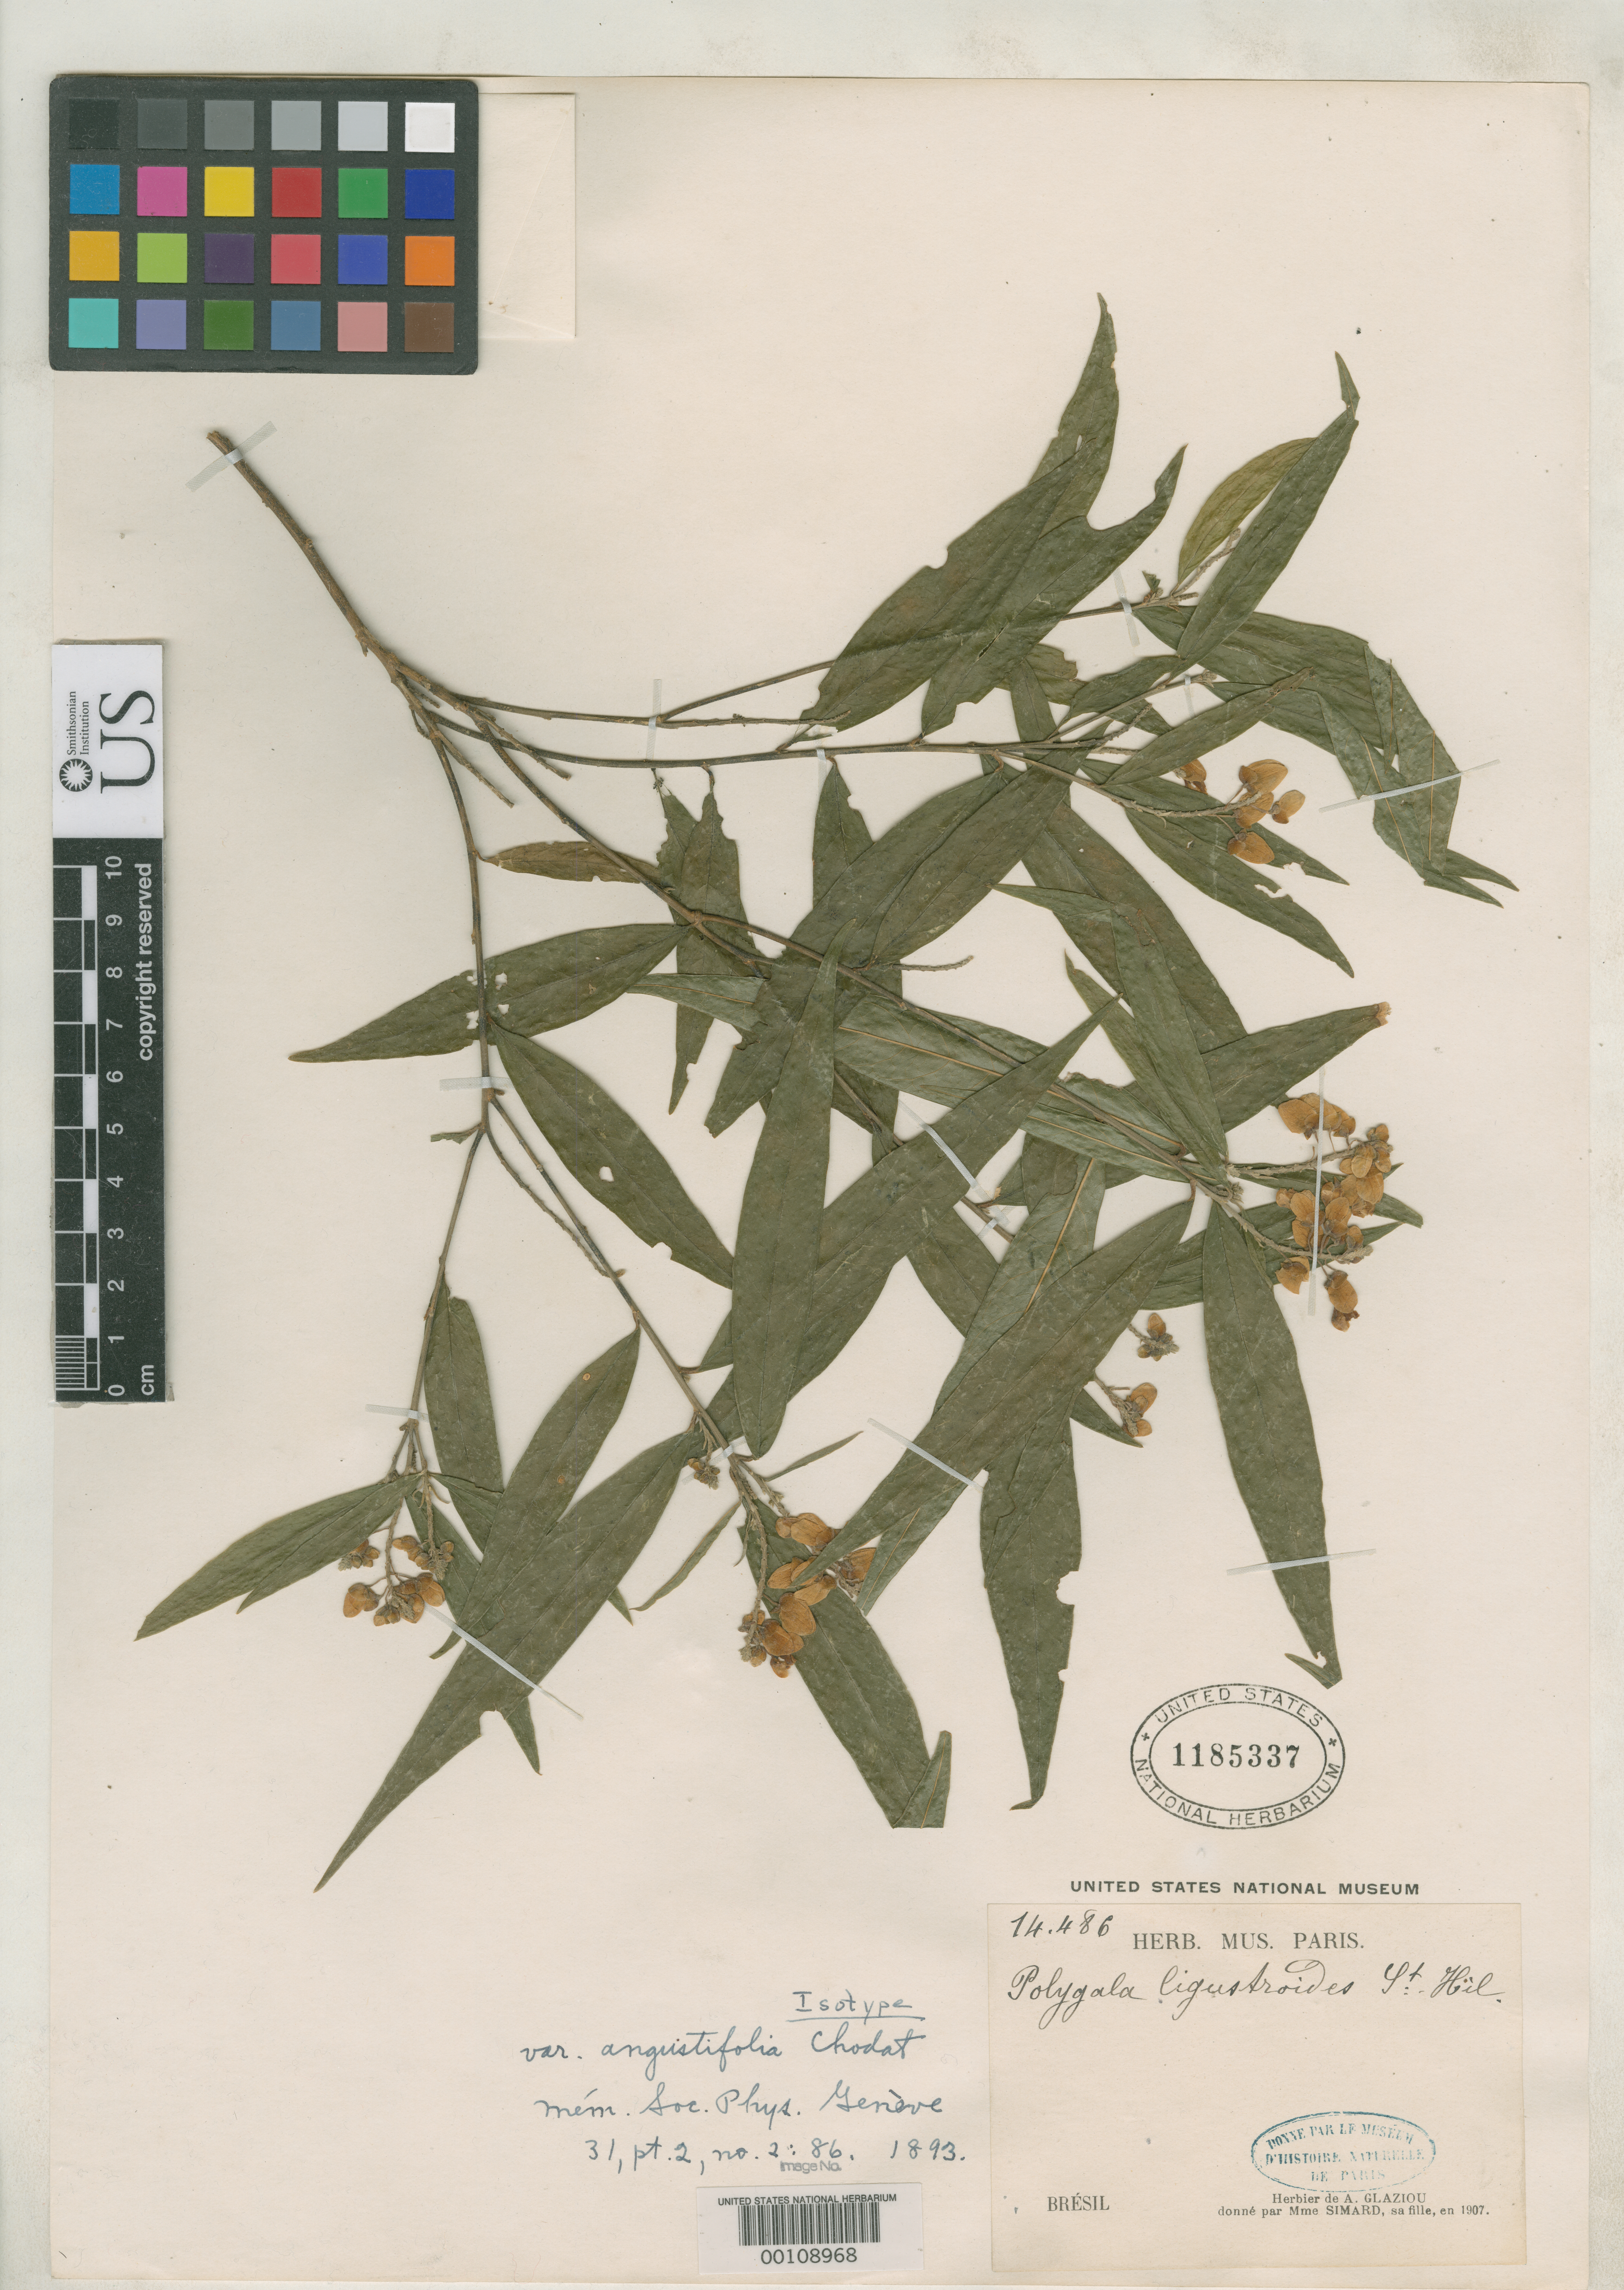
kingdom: Plantae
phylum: Tracheophyta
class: Magnoliopsida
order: Fabales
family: Polygalaceae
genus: Polygala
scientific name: Polygala ligustroides var. angustifolia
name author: Chodat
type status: Isotype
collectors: A. F. M. Glaziou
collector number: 14486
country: Brazil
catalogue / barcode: US 1185337